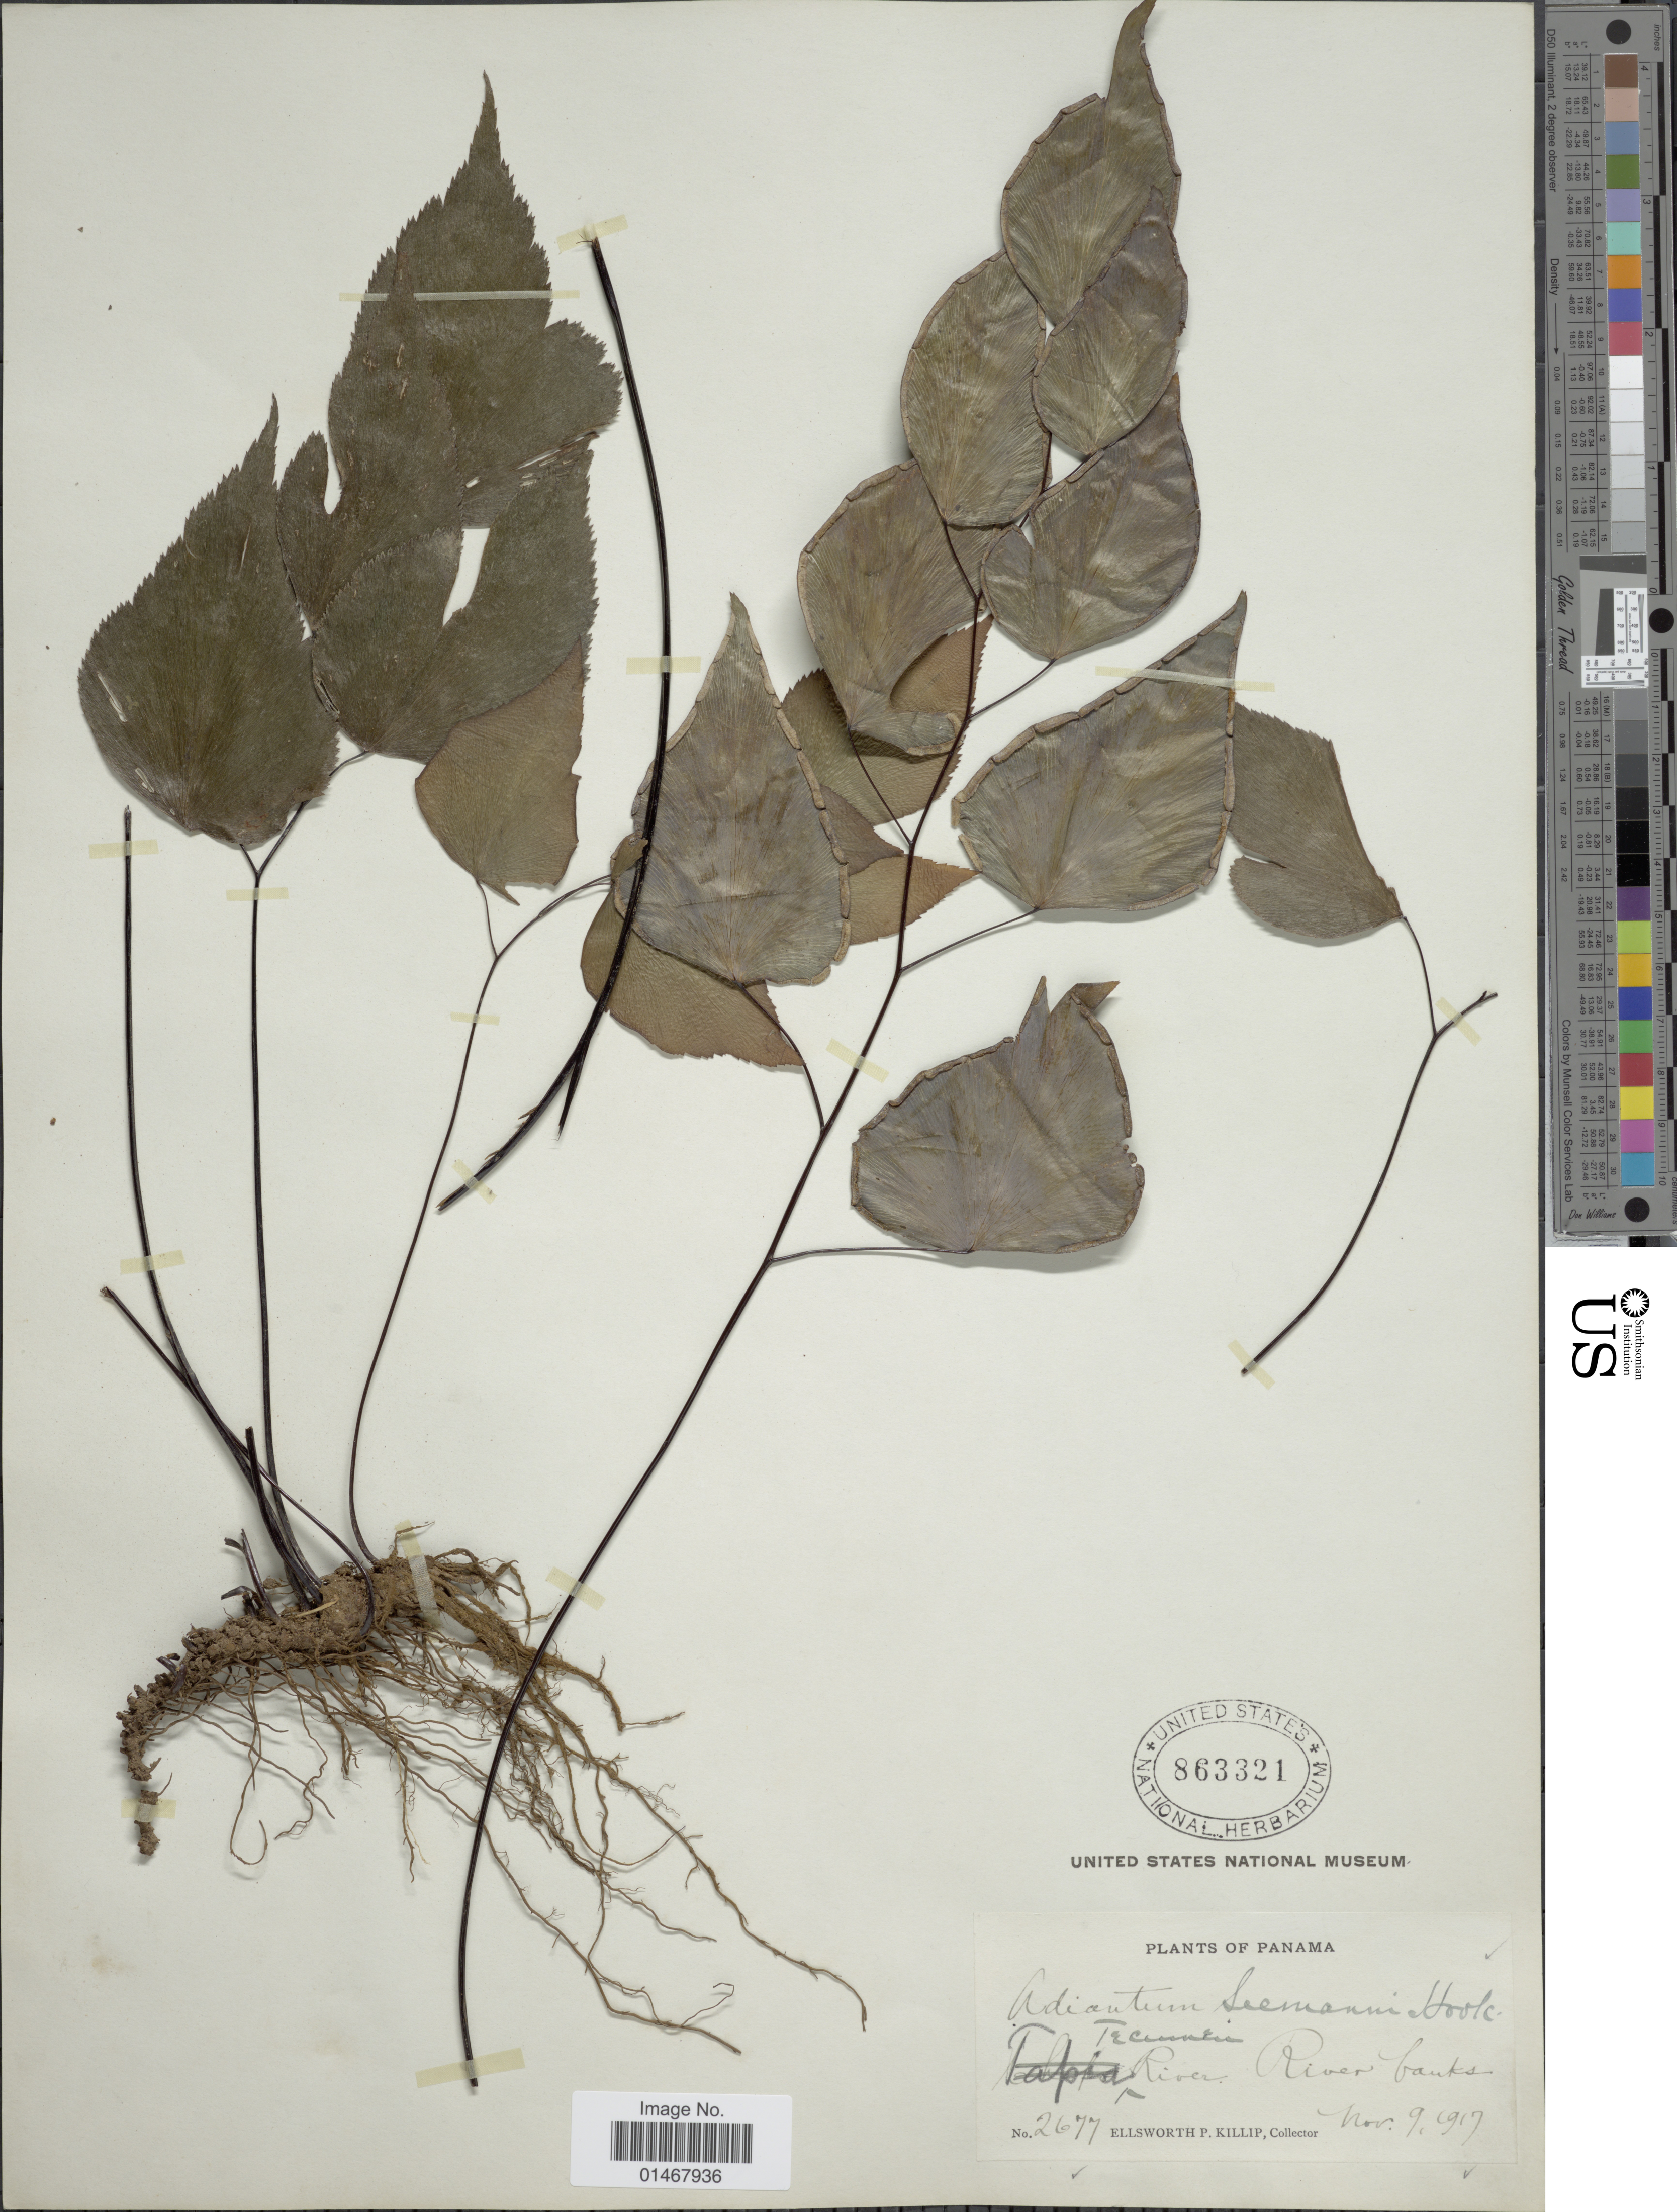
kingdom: Plantae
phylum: Tracheophyta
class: Polypodiopsida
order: Polypodiales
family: Pteridaceae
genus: Adiantum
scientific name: Adiantum seemannii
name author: Hook.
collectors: E. P. Killip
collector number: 2677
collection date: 1917-11-09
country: Panama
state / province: Panamá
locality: Tocumen River, River banks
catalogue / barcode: US 863321